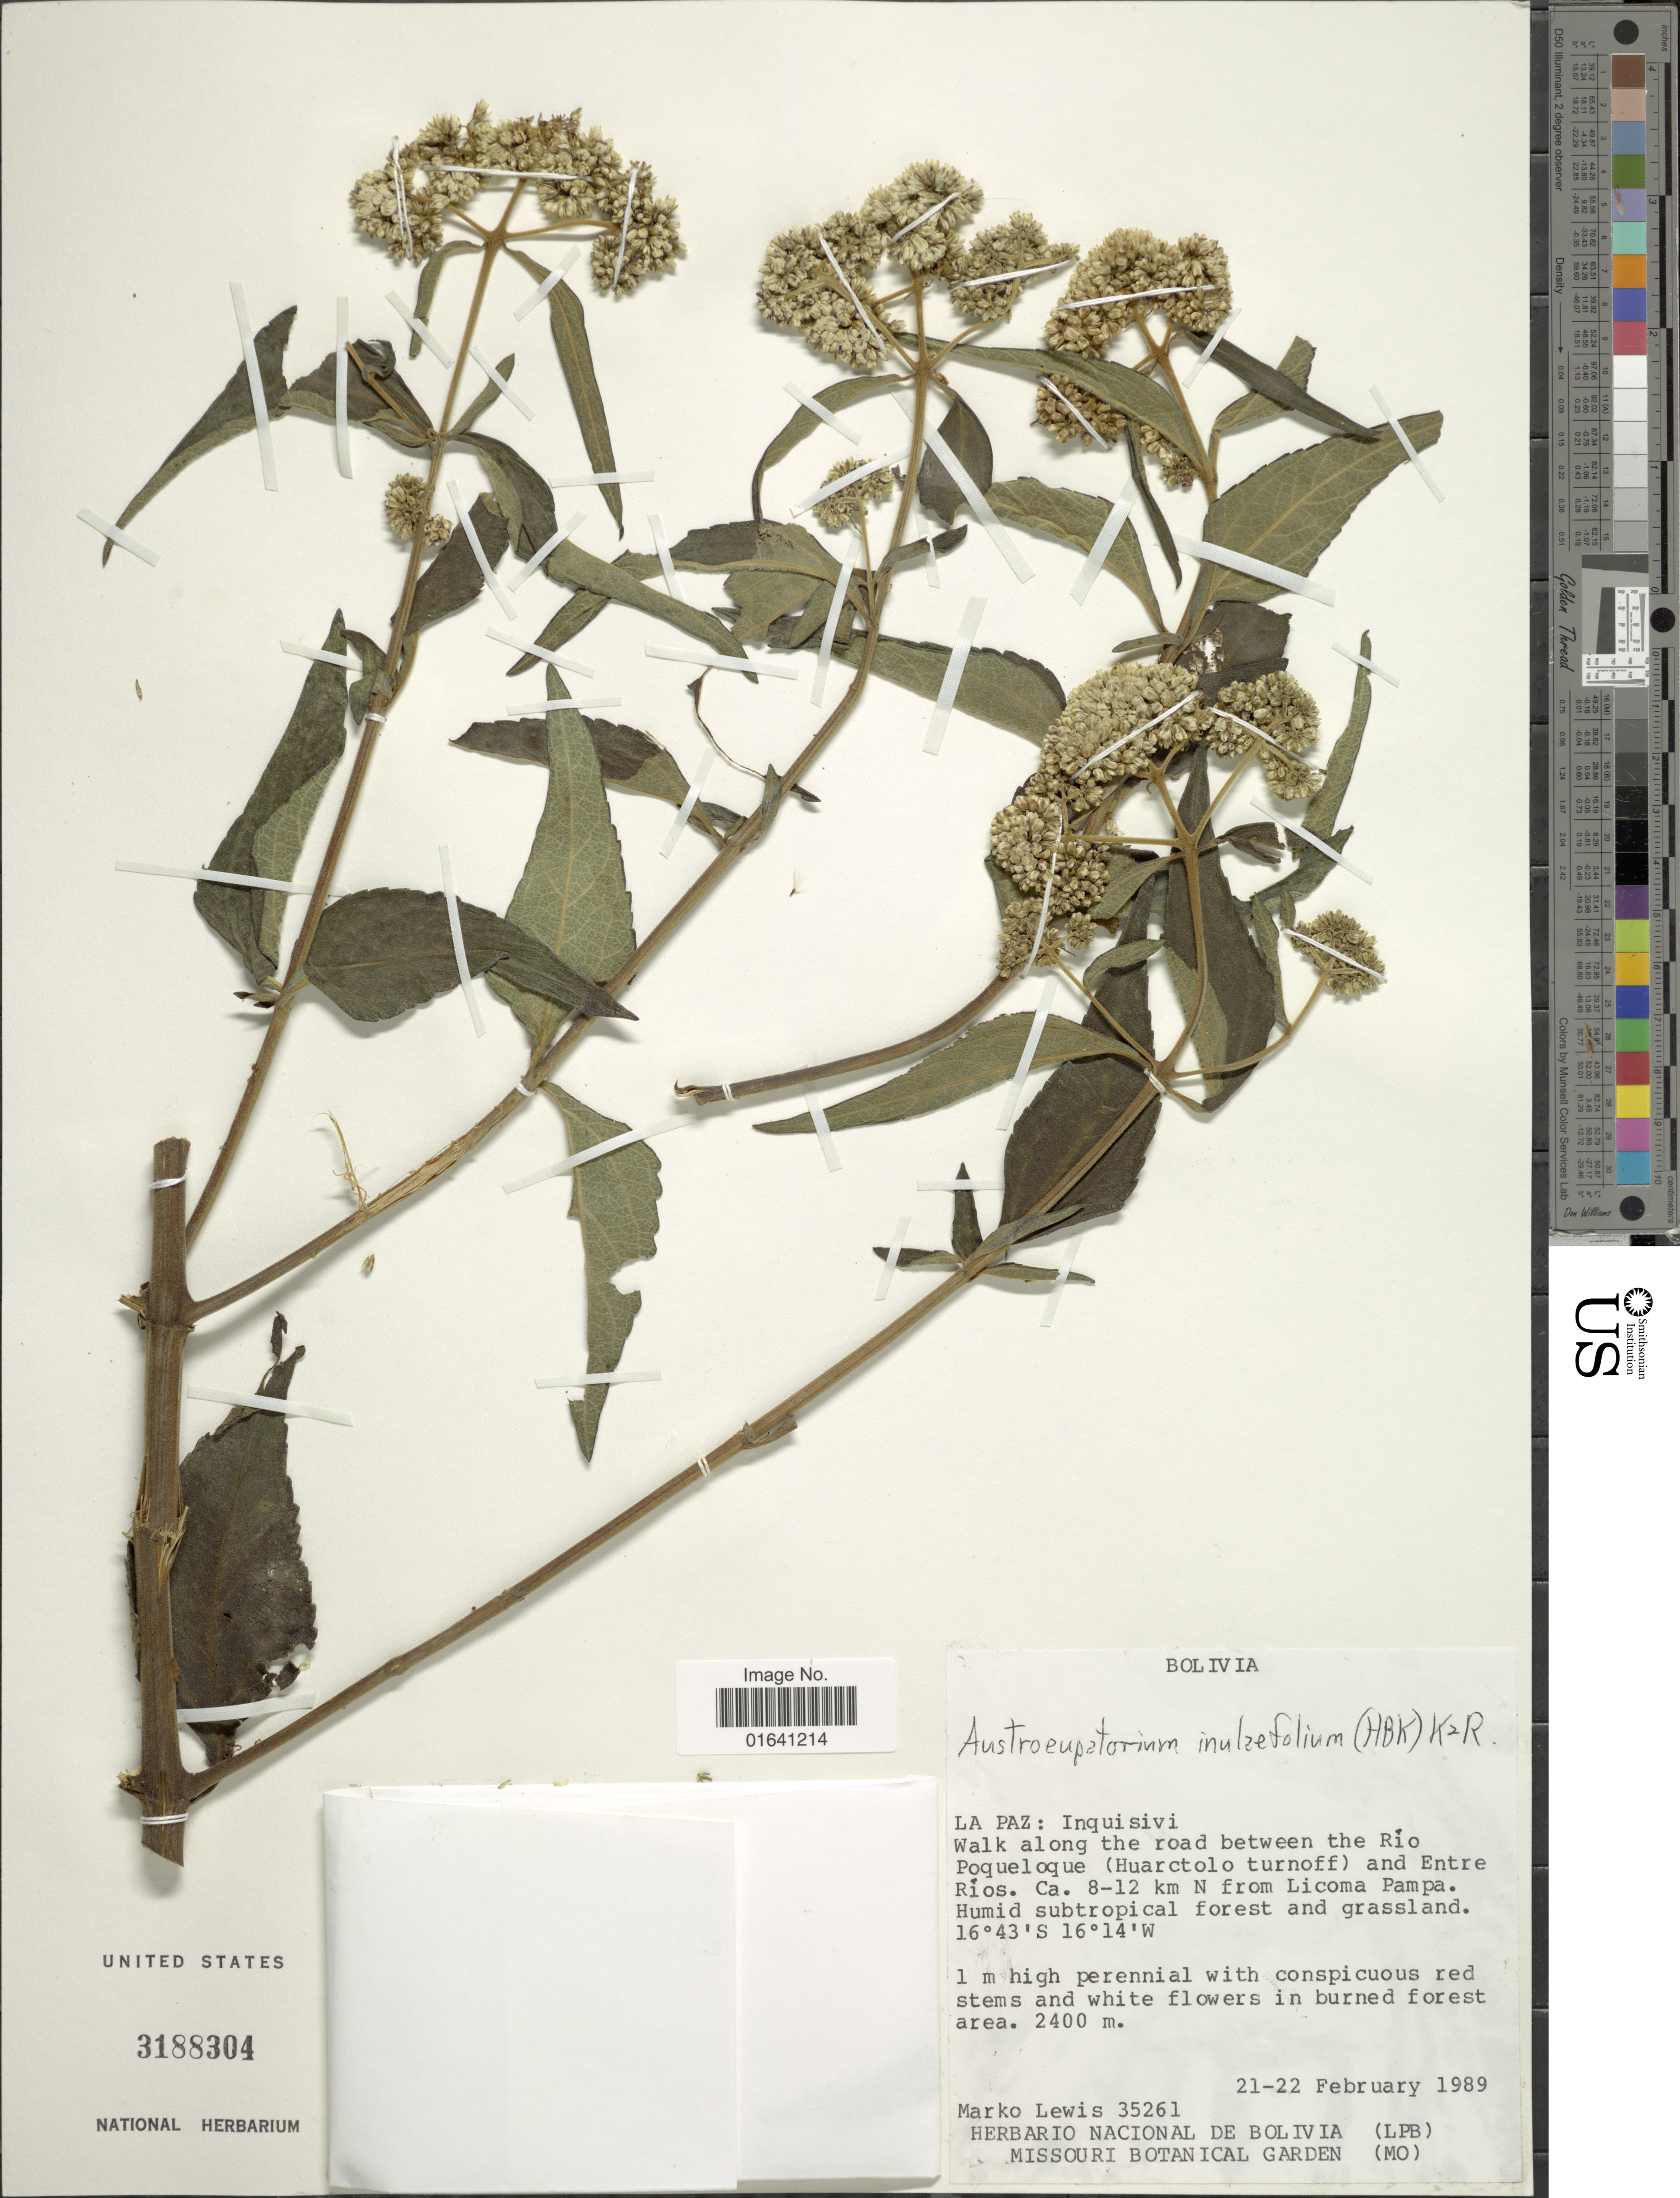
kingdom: Plantae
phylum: Tracheophyta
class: Magnoliopsida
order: Asterales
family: Asteraceae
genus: Austroeupatorium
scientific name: Austroeupatorium inulaefolium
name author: (Kunth) R.M. King & H. Rob.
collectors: M. A. Lewis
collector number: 35261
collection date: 1989-02-21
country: Bolivia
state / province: La Paz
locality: Inquisivi, Walk along the road between the Río Poqueloque (Huarctolo turnoff) and Entre Ríos. Ca. 8-12 km N from Licoma Pampa. Humid subtropical forest and grassland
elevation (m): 2400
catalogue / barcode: US 3188304